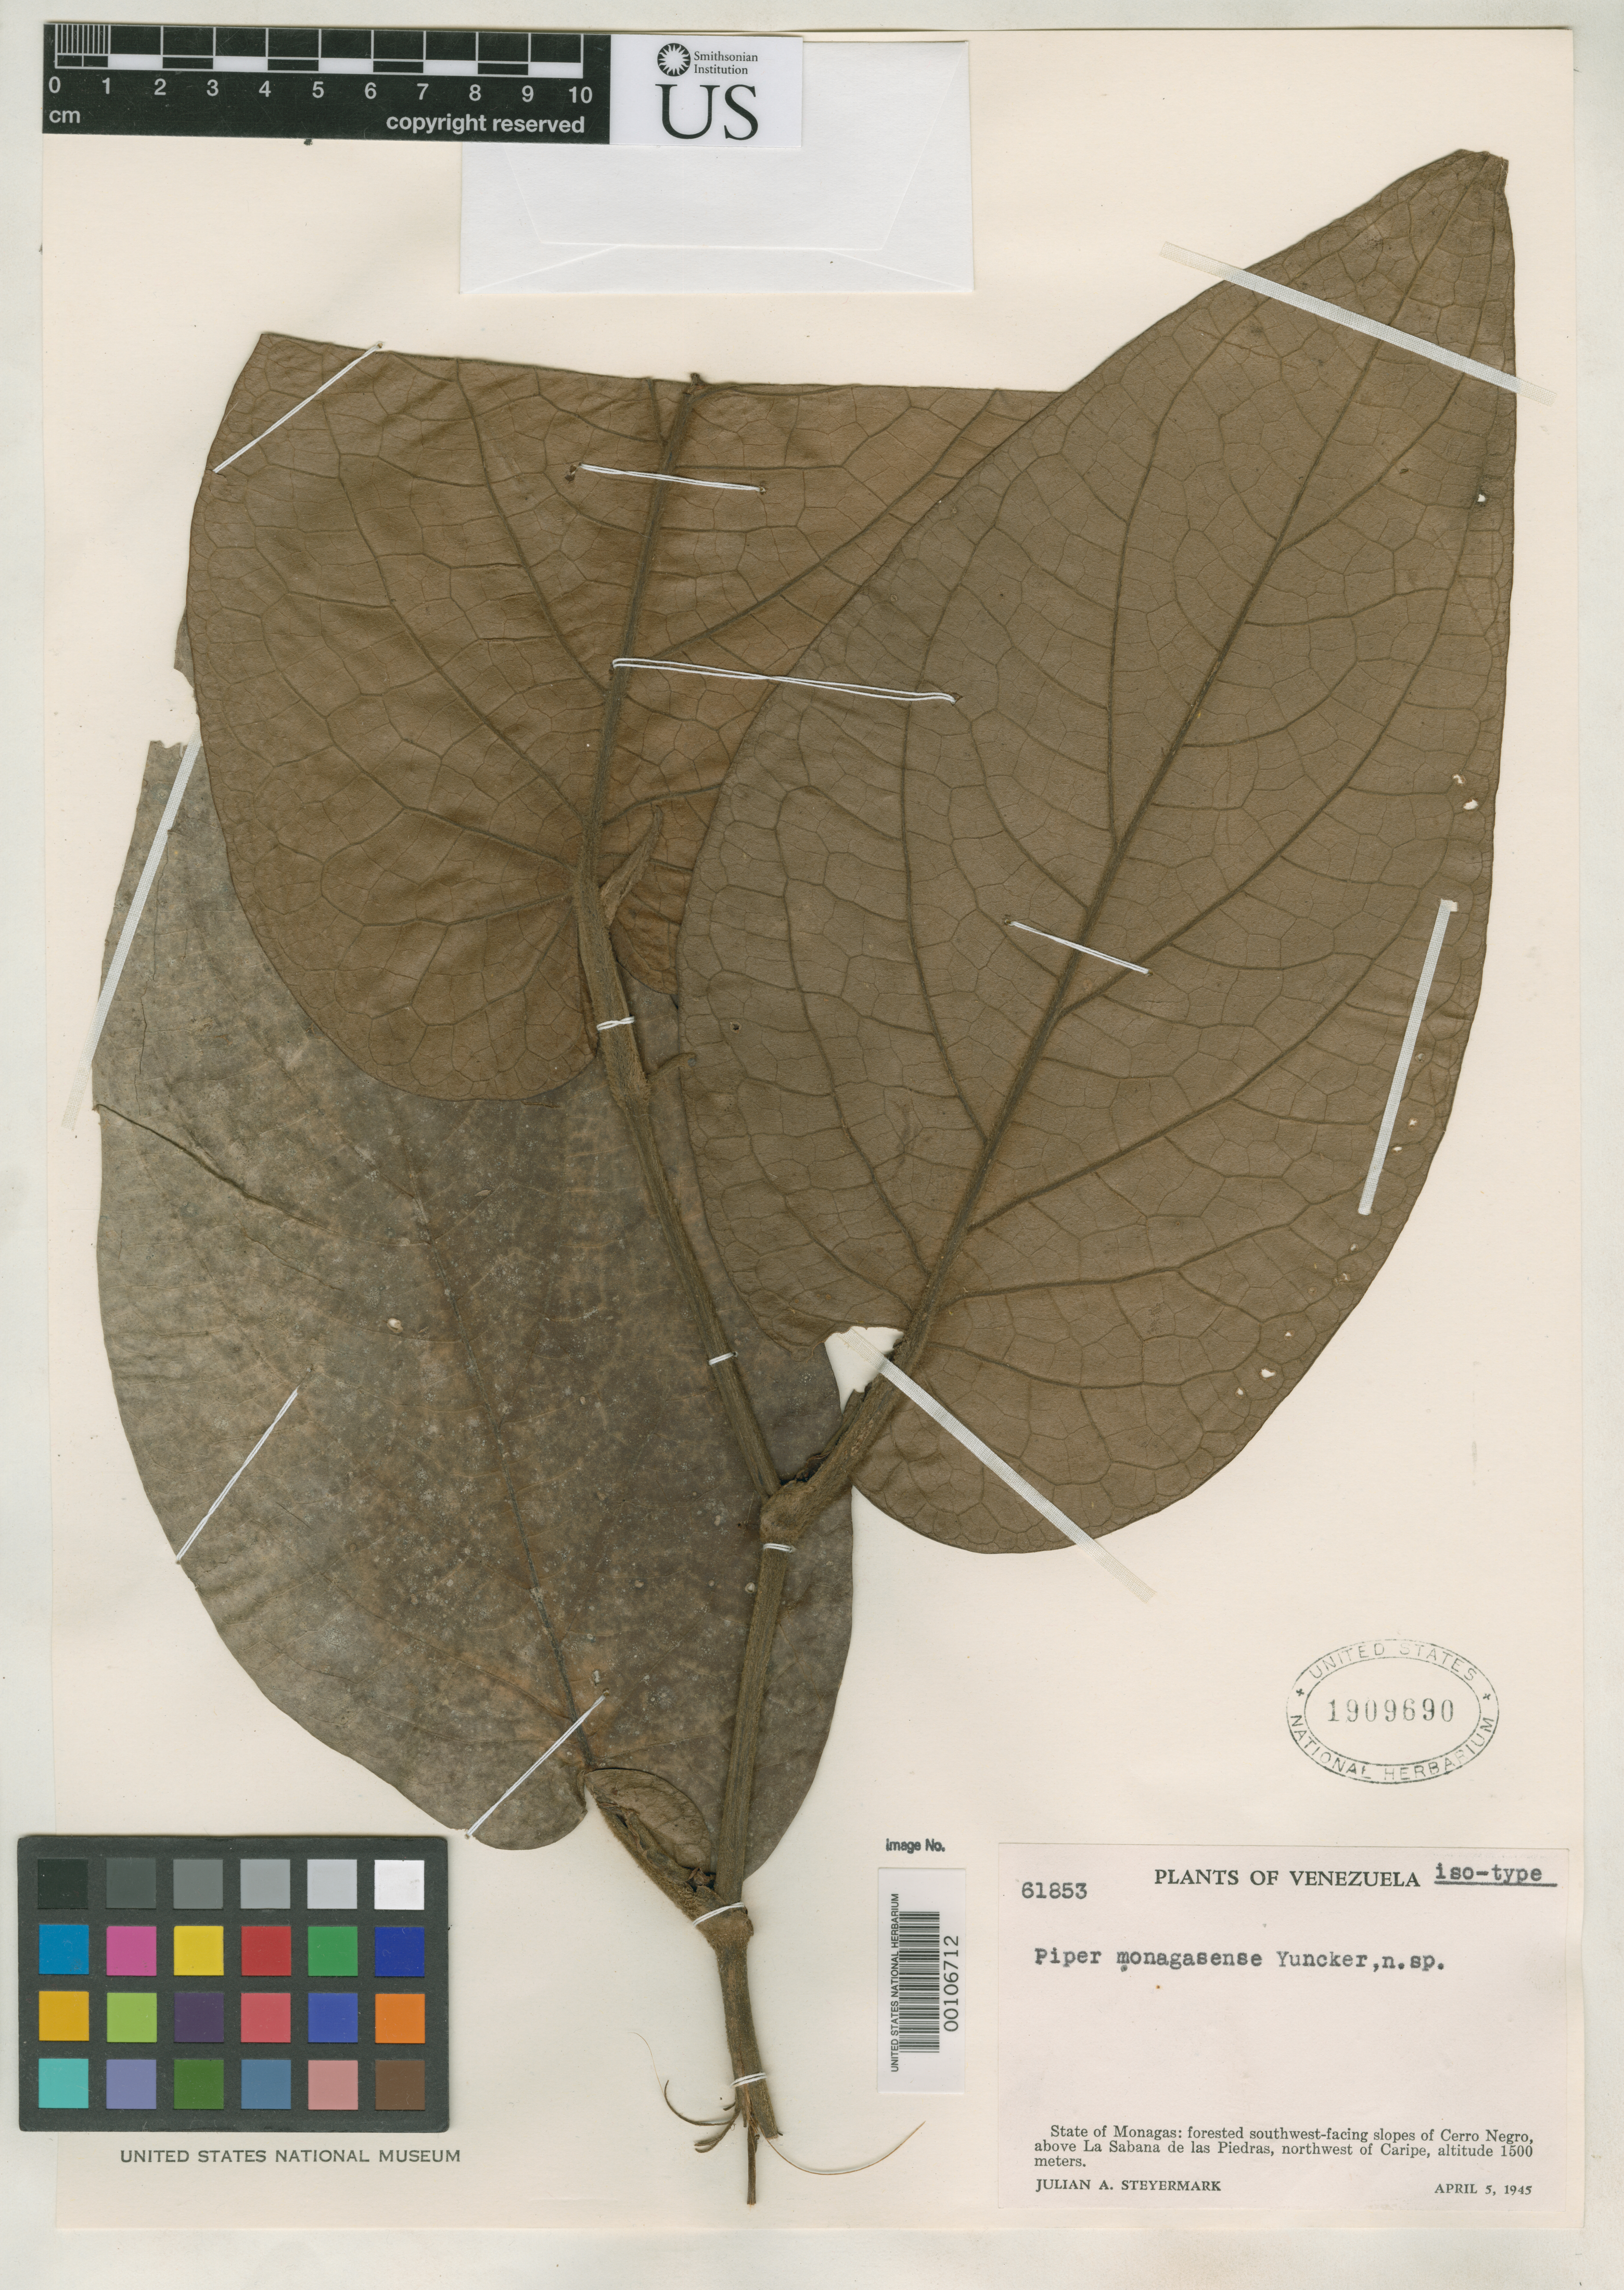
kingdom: Plantae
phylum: Tracheophyta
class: Magnoliopsida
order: Piperales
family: Piperaceae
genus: Piper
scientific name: Piper monagasense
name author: Yunck.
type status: Isotype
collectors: J. Steyermark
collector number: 61853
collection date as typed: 05 Apr 1945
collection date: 1945-04-05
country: Venezuela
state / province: Monagas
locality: Cerro Negro above La Sabana de las Pidras, northwest of Caripe.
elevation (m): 1500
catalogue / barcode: US 1909690